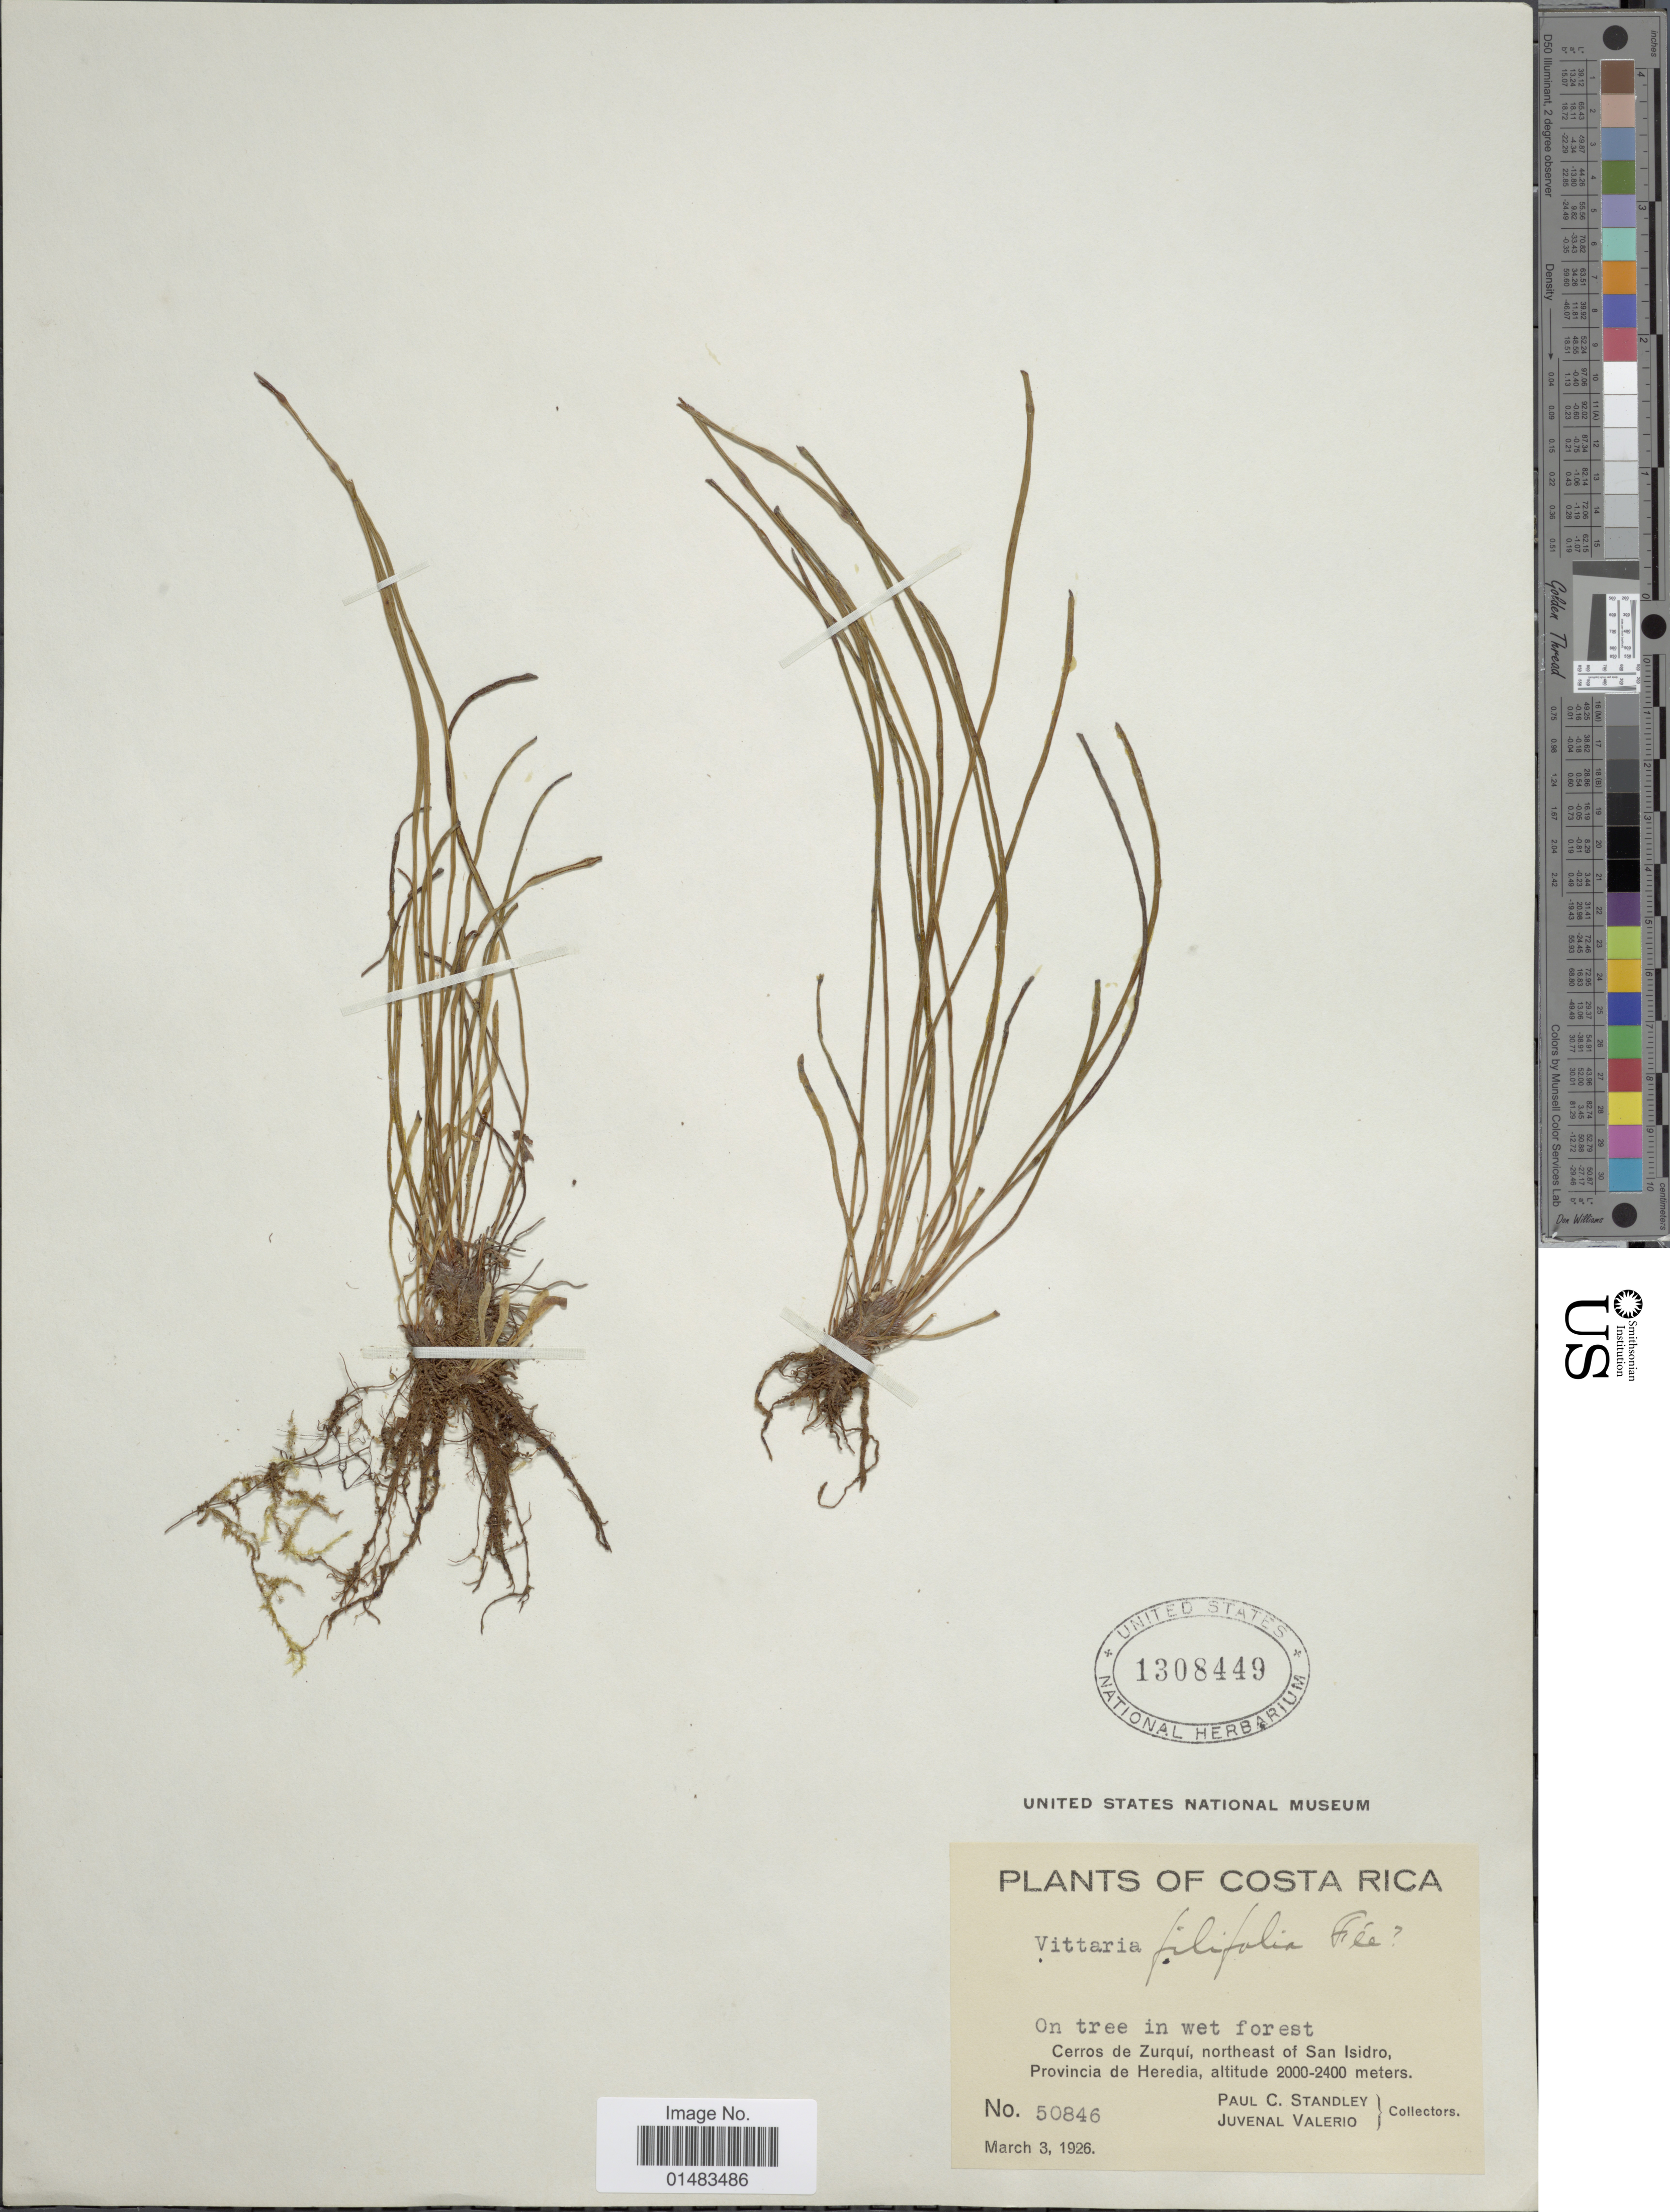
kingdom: Plantae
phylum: Tracheophyta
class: Polypodiopsida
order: Polypodiales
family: Pteridaceae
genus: Vittaria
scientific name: Vittaria graminifolia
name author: Kaulf.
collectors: P. C. Standley & J. Valerio R.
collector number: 50846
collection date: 1926-03-03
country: Costa Rica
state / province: Heredia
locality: Costa Rica, On tree in wet forest, Cerros de Zurqui, northeast of San Isidro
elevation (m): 2000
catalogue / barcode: US 1308449